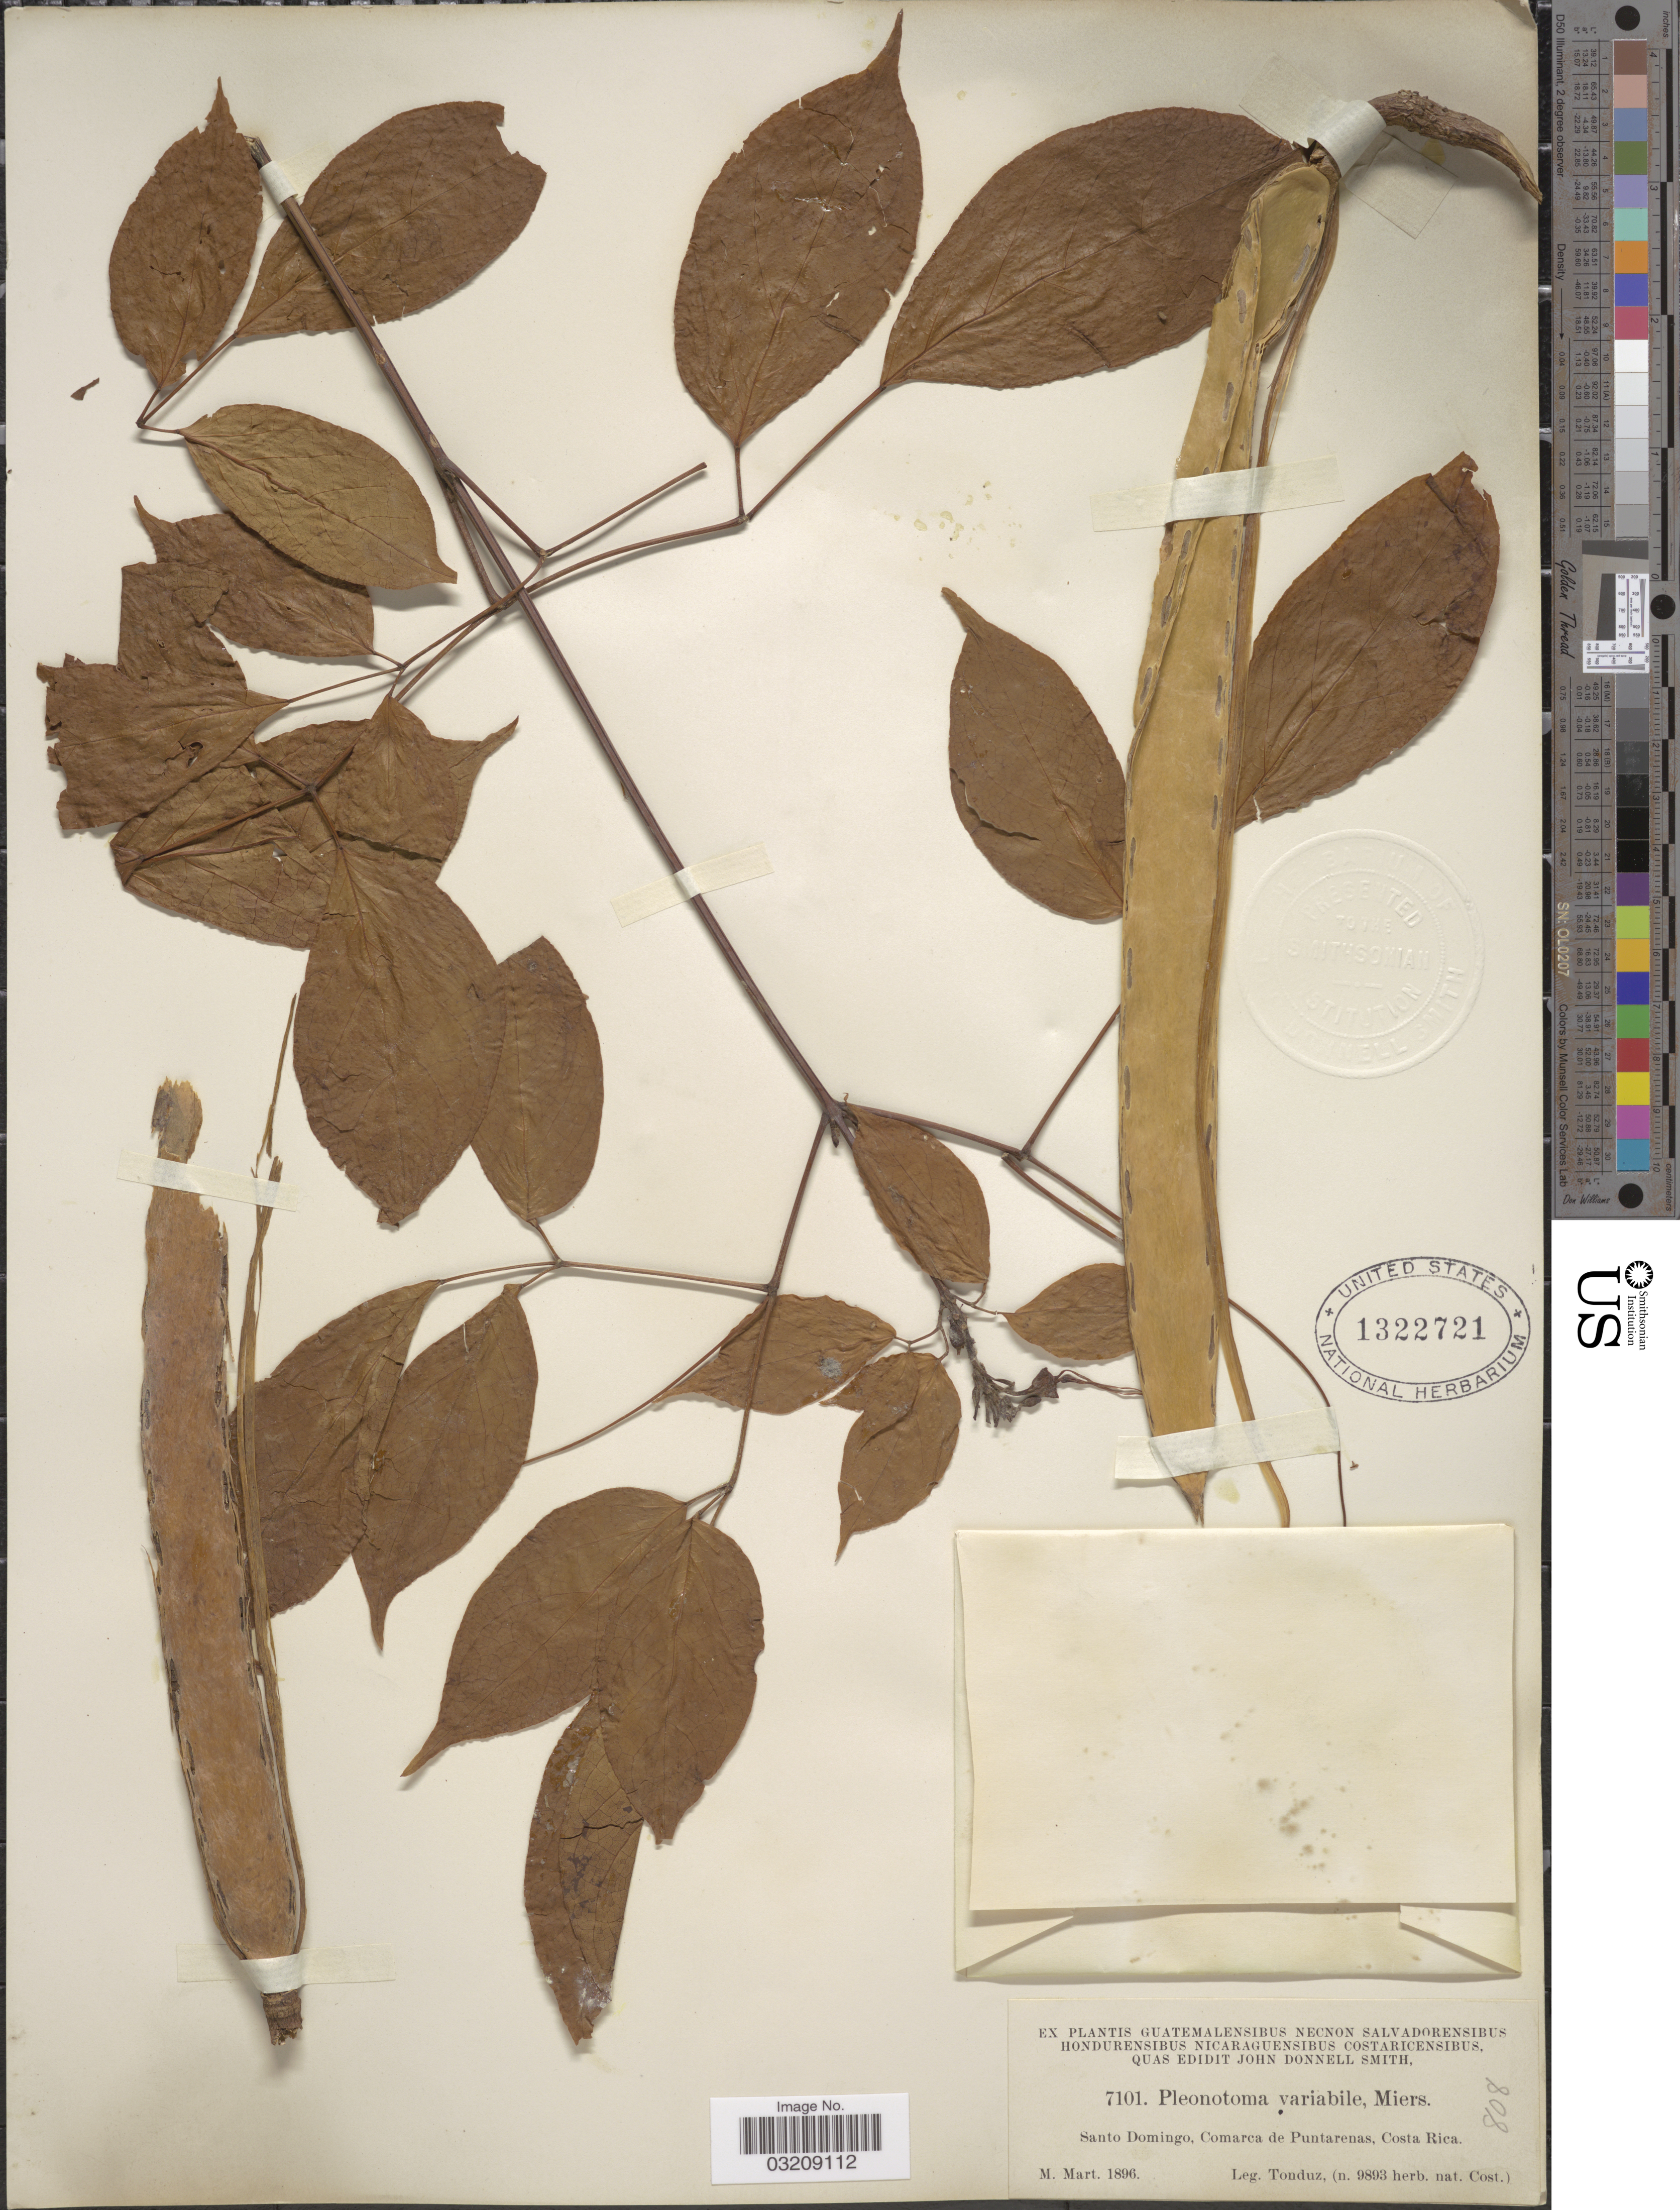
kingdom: Plantae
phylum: Tracheophyta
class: Magnoliopsida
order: Lamiales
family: Bignoniaceae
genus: Pleonotoma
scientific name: Pleonotoma variabilis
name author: (Jacq.) Miers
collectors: Tonduz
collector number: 7101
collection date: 1896-03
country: Costa Rica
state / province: Puntarenas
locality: Santo Domingo, Comarca de Puntarenas.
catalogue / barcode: US 1322721